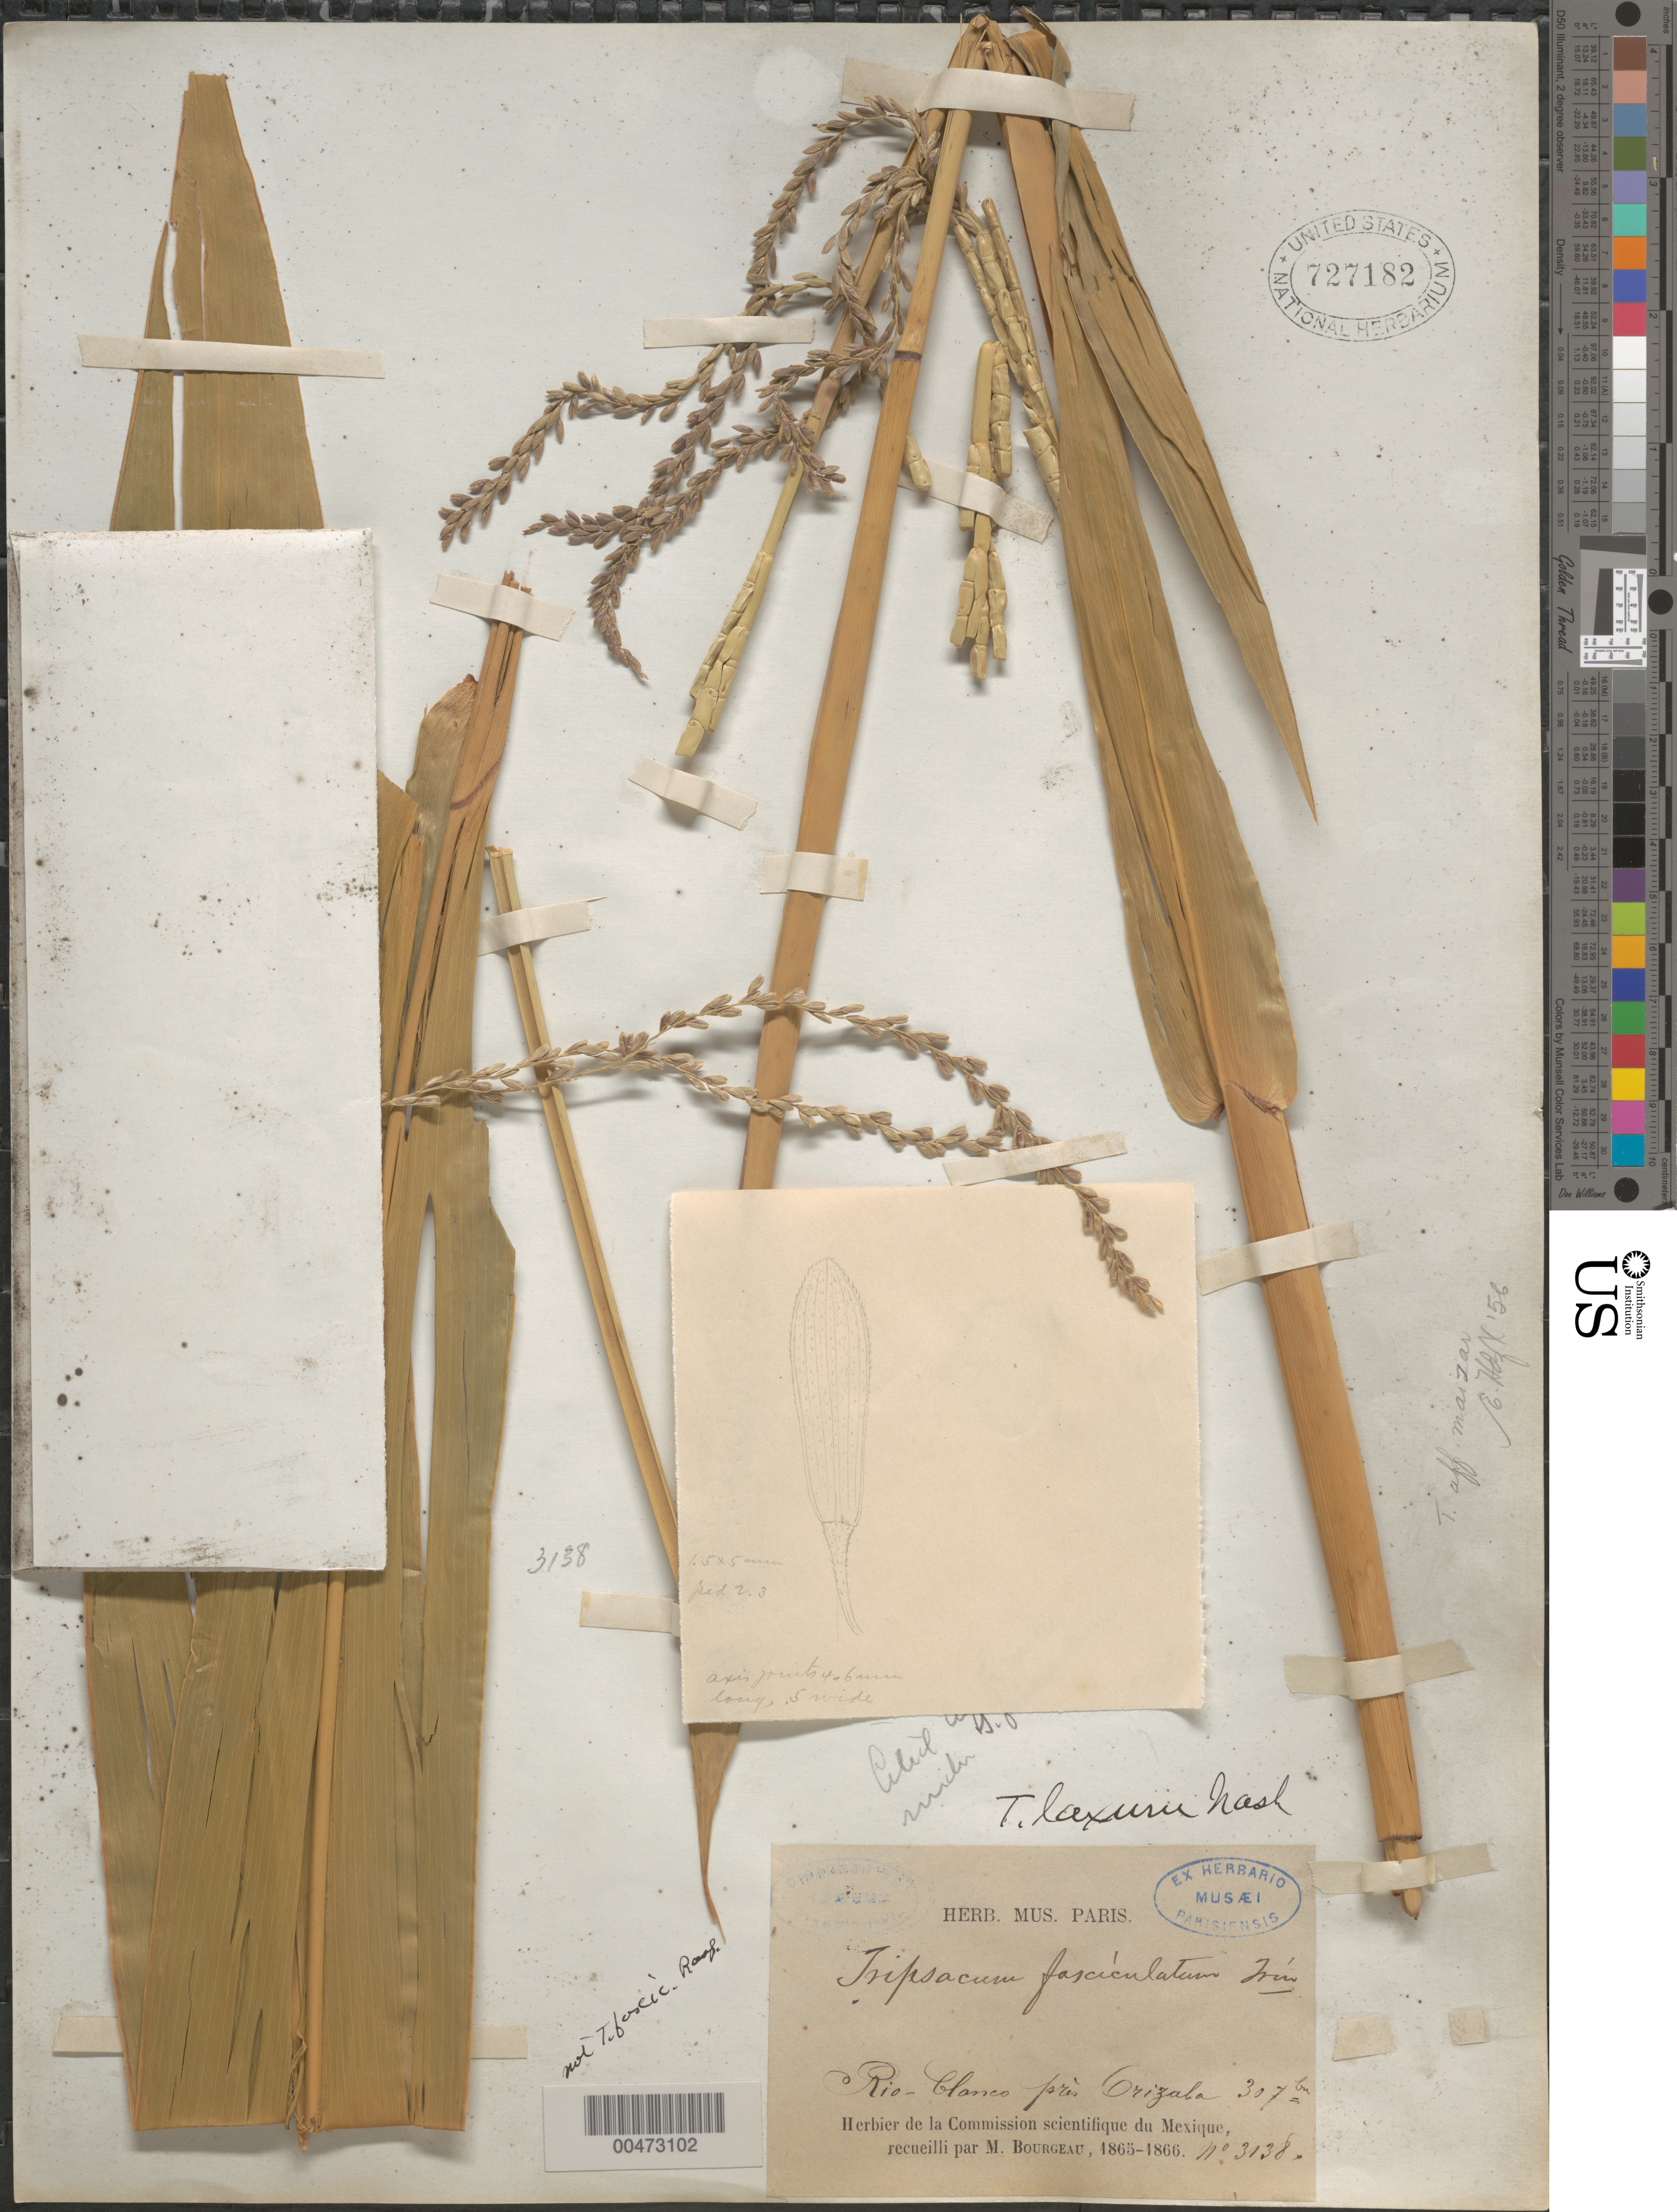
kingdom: Plantae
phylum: Tracheophyta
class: Liliopsida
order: Poales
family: Poaceae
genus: Tripsacum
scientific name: Tripsacum sp.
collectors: -. Bourgeau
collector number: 3138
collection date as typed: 30 Feb 1865 or 30 Feb 1866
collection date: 1865-02 or 1866-02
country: Mexico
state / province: Veracruz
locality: Rio Blanco prŠs Orizaba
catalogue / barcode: US 727182